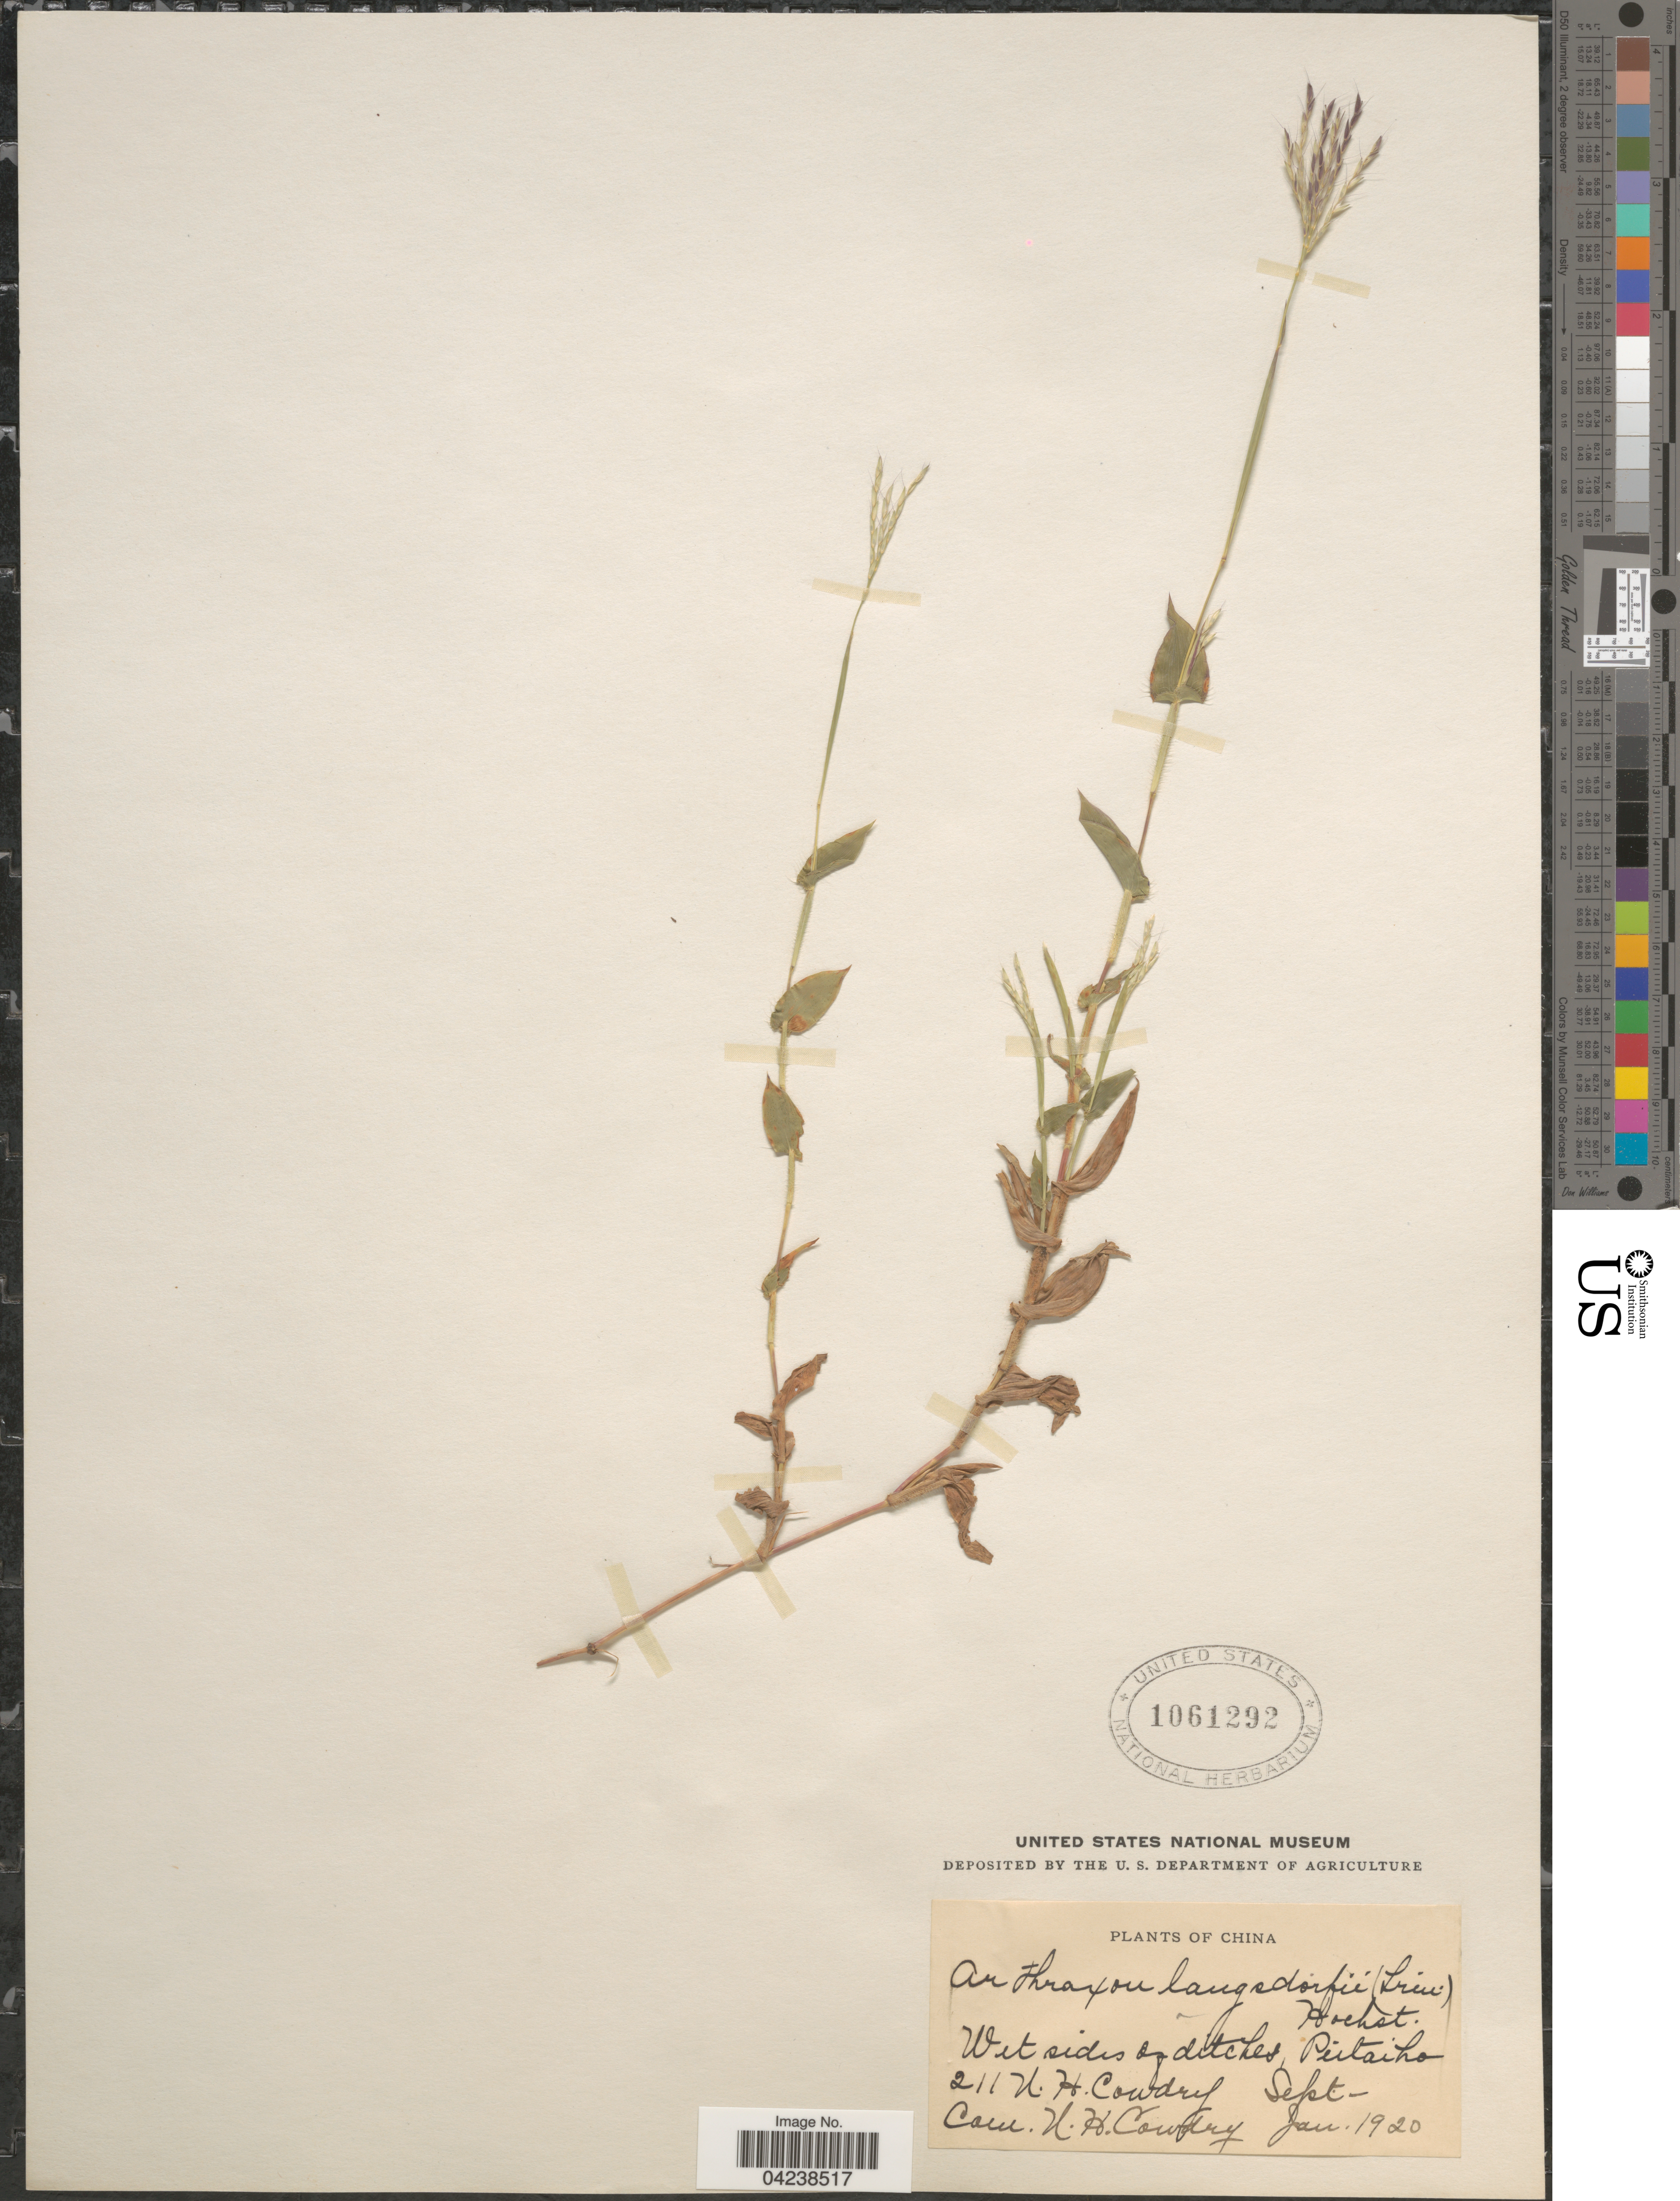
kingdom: Plantae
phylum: Tracheophyta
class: Liliopsida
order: Poales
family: Poaceae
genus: Arthraxon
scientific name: Arthraxon hispidus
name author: (Thunb.) Makino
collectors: N. H. Cowdry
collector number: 211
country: China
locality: Peitaiho.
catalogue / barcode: US 1061292